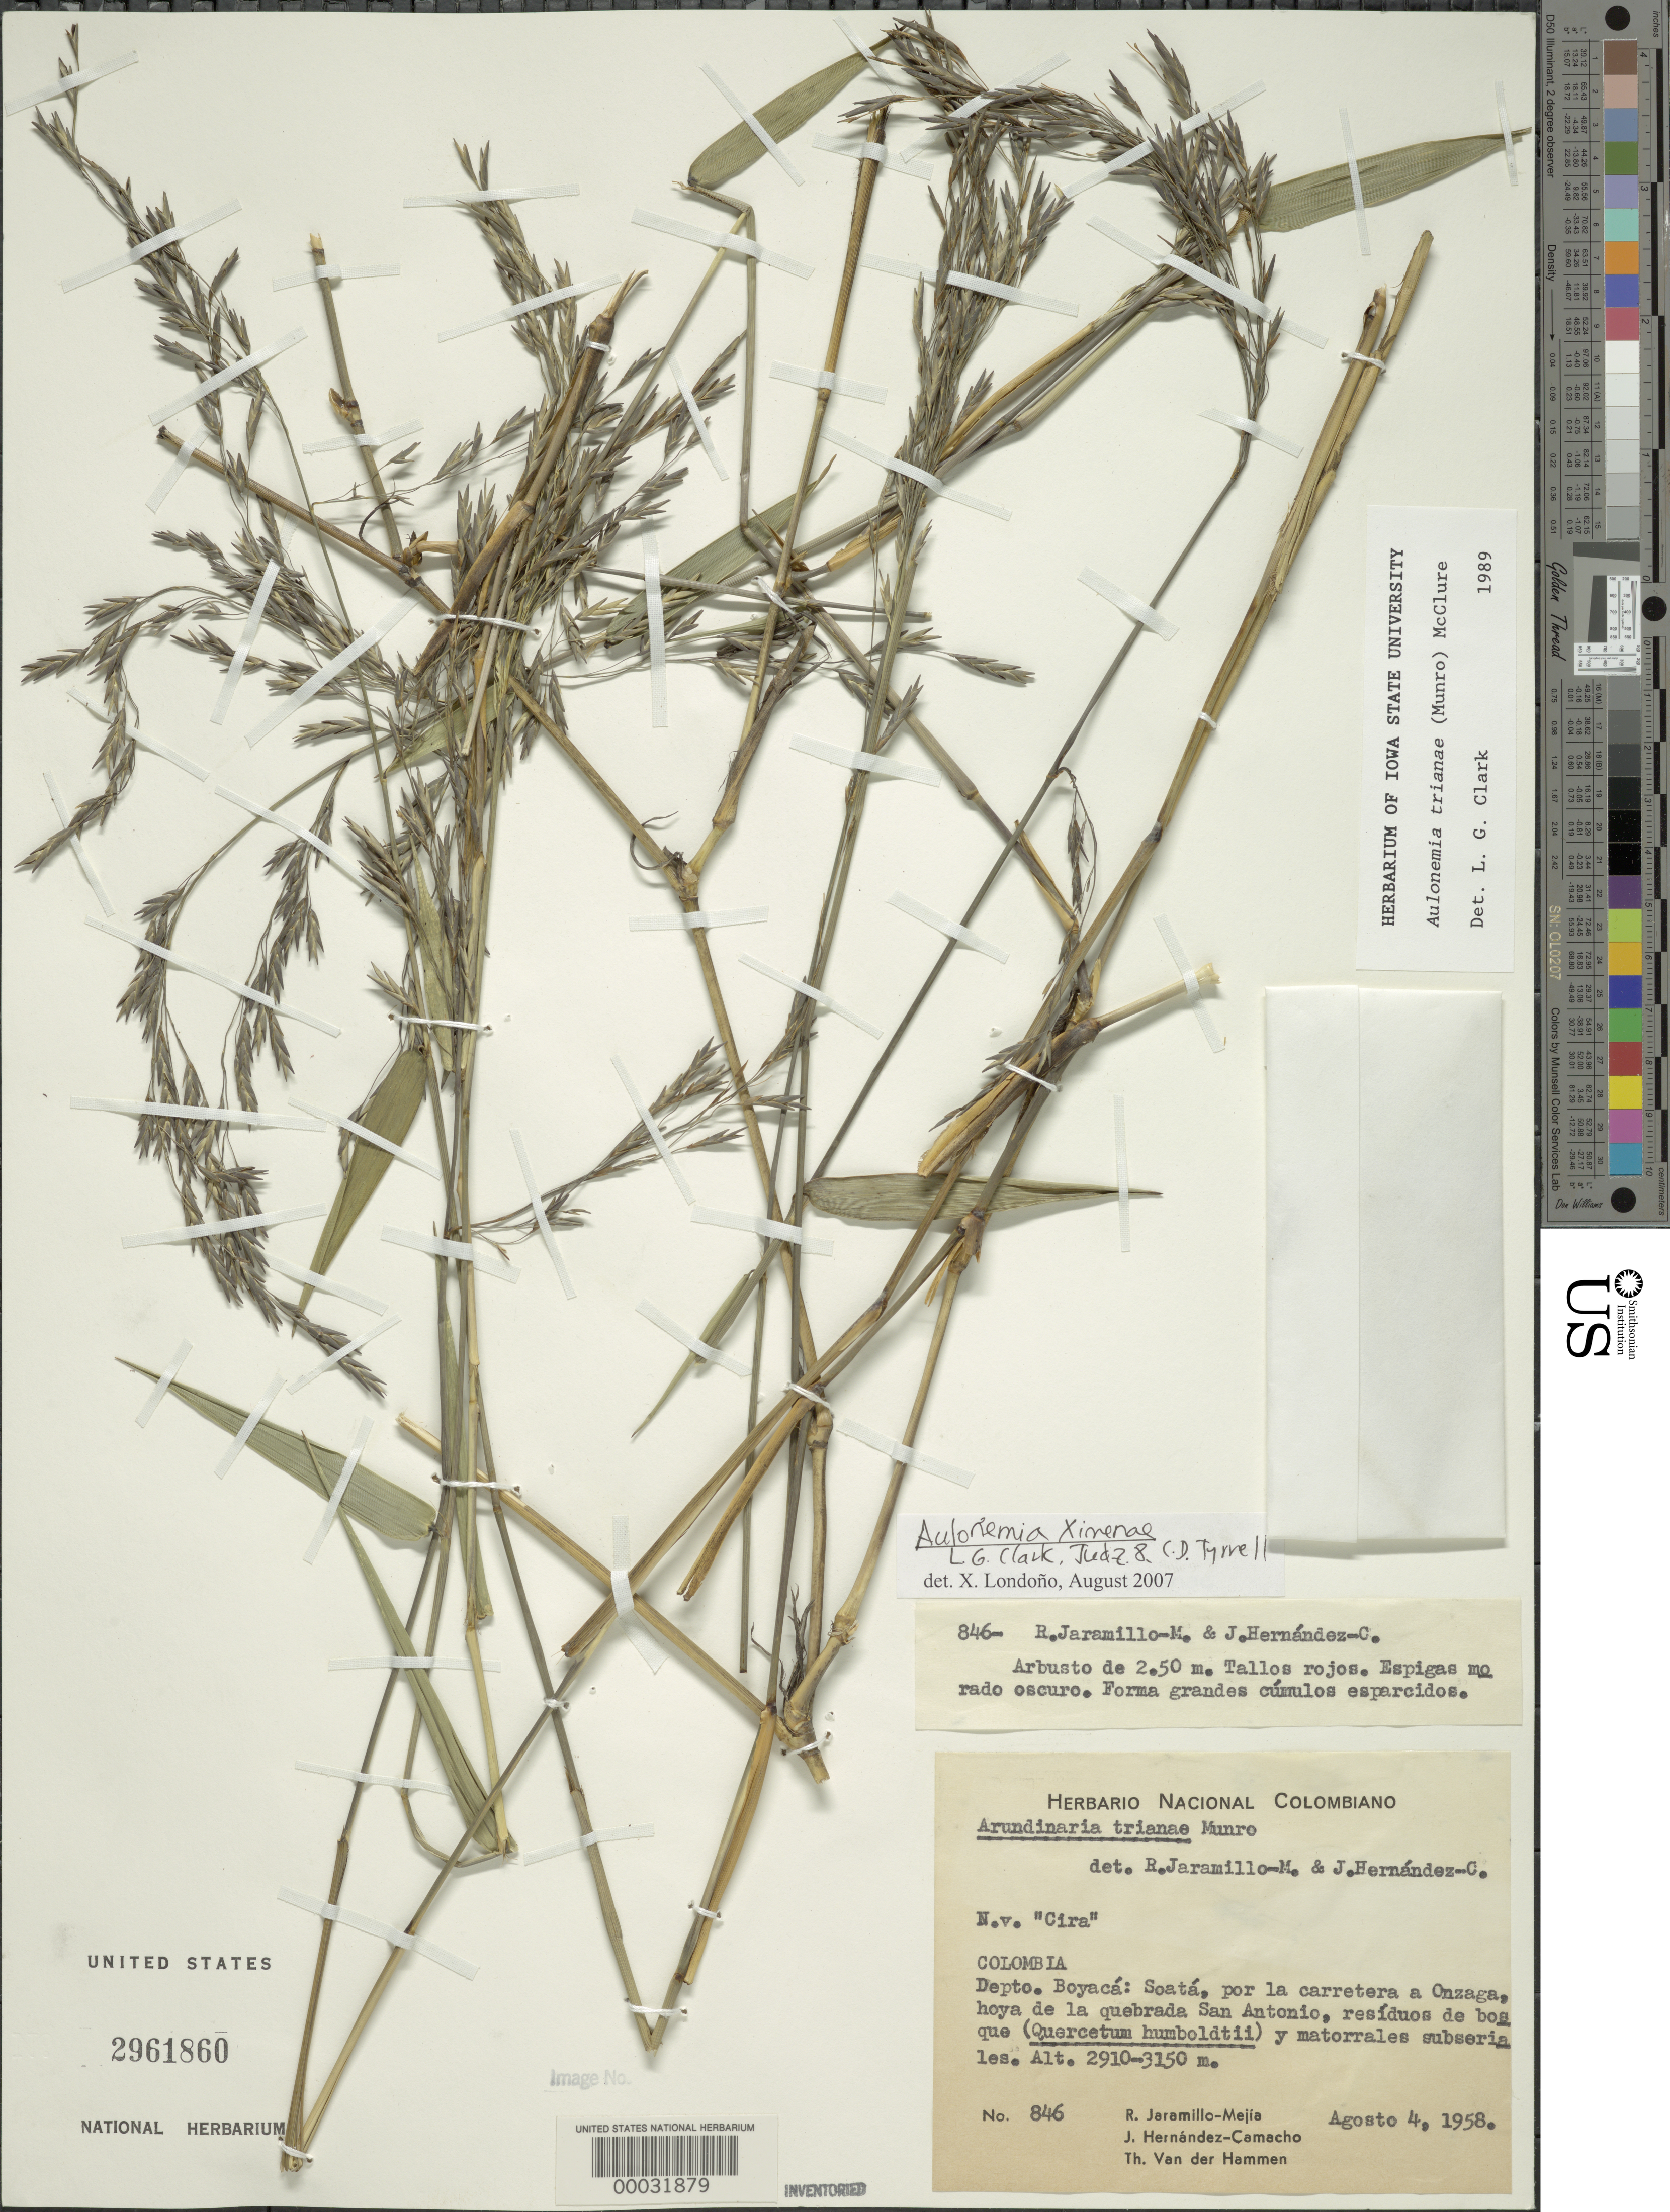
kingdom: Plantae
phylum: Tracheophyta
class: Liliopsida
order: Poales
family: Poaceae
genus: Aulonemia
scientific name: Aulonemia trianae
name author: (Munro) McClure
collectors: R. Jaramillo M.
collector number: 846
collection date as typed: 04 Aug 1958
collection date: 1958-08-04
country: Colombia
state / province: Boyacá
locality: Soata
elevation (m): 2910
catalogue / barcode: US 2961860